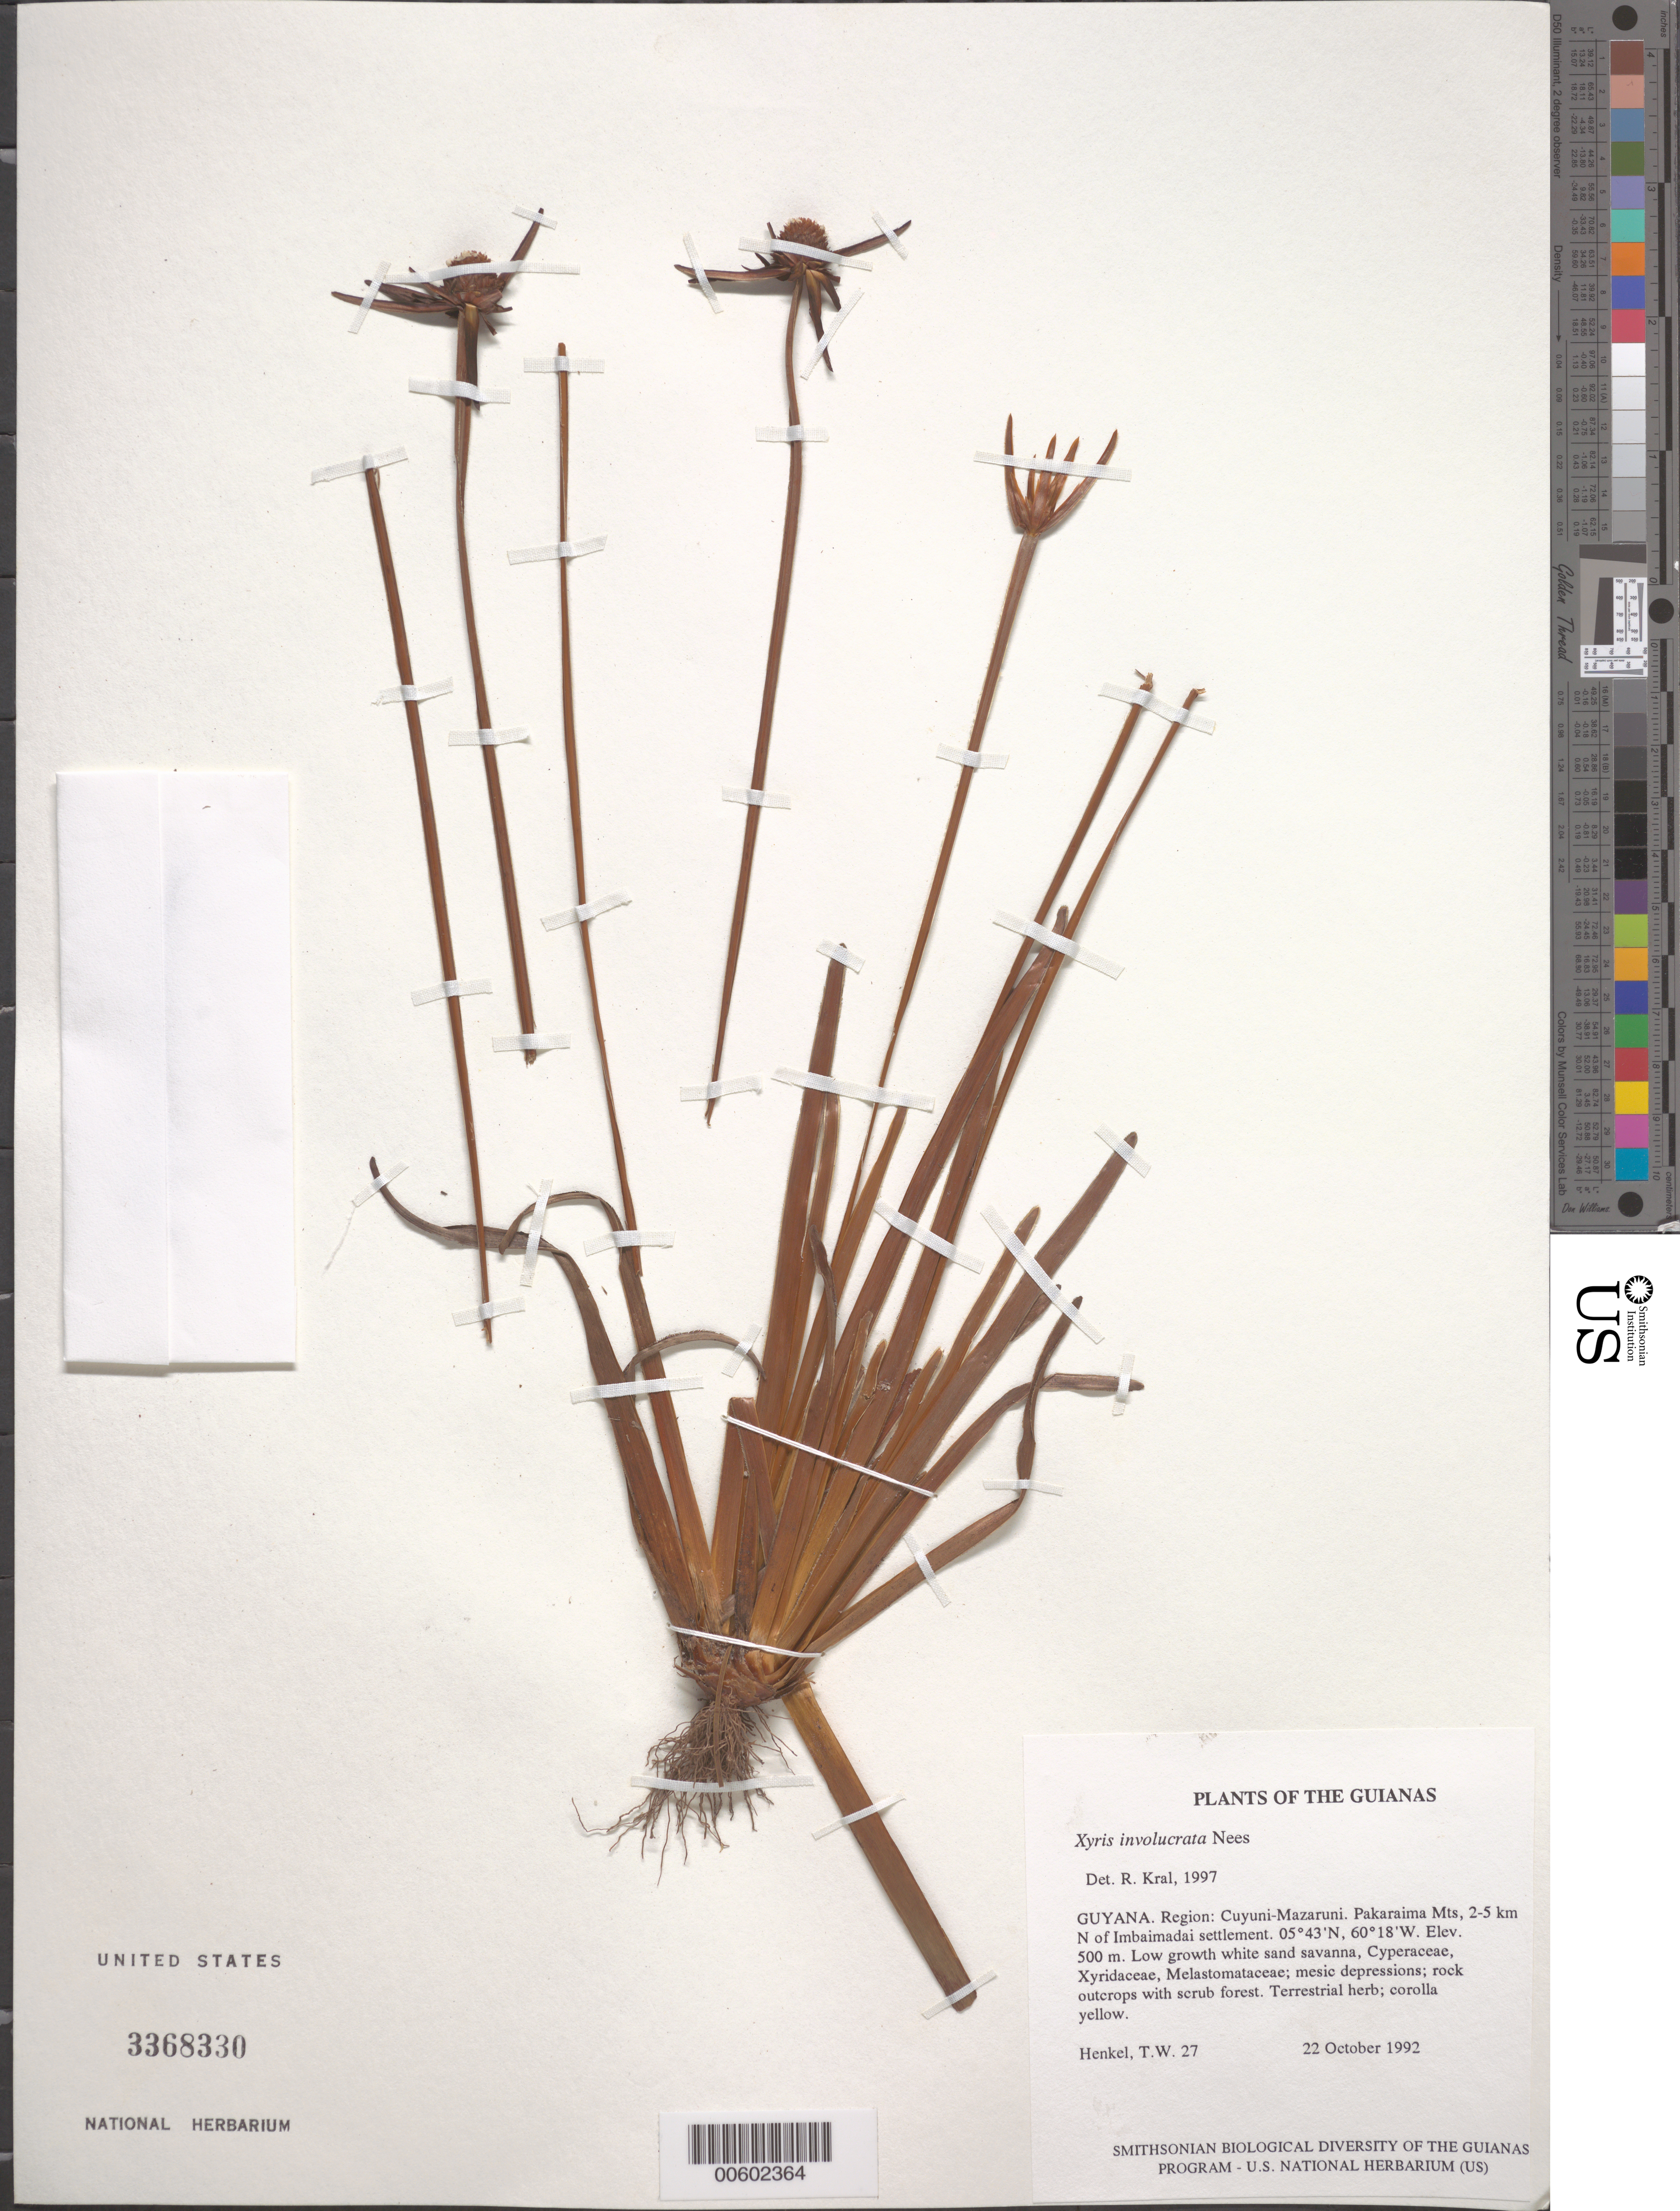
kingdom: Plantae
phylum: Tracheophyta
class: Liliopsida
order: Poales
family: Xyridaceae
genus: Xyris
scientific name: Xyris involucrata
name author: Nees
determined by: Kral, Robert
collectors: T. Henkel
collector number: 27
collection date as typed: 22 October 1992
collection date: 1992-10-22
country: Guyana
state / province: Cuyuni-Mazaruni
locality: Pakaraima Mts, 2-5 km N of Imbaimadai settlement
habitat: Low growth white sand savanna, Cyperaceae, Xyridaceae, Melastomataceae; mesic depressions; rock outcrops with scrub forest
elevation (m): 500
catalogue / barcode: US 3368330